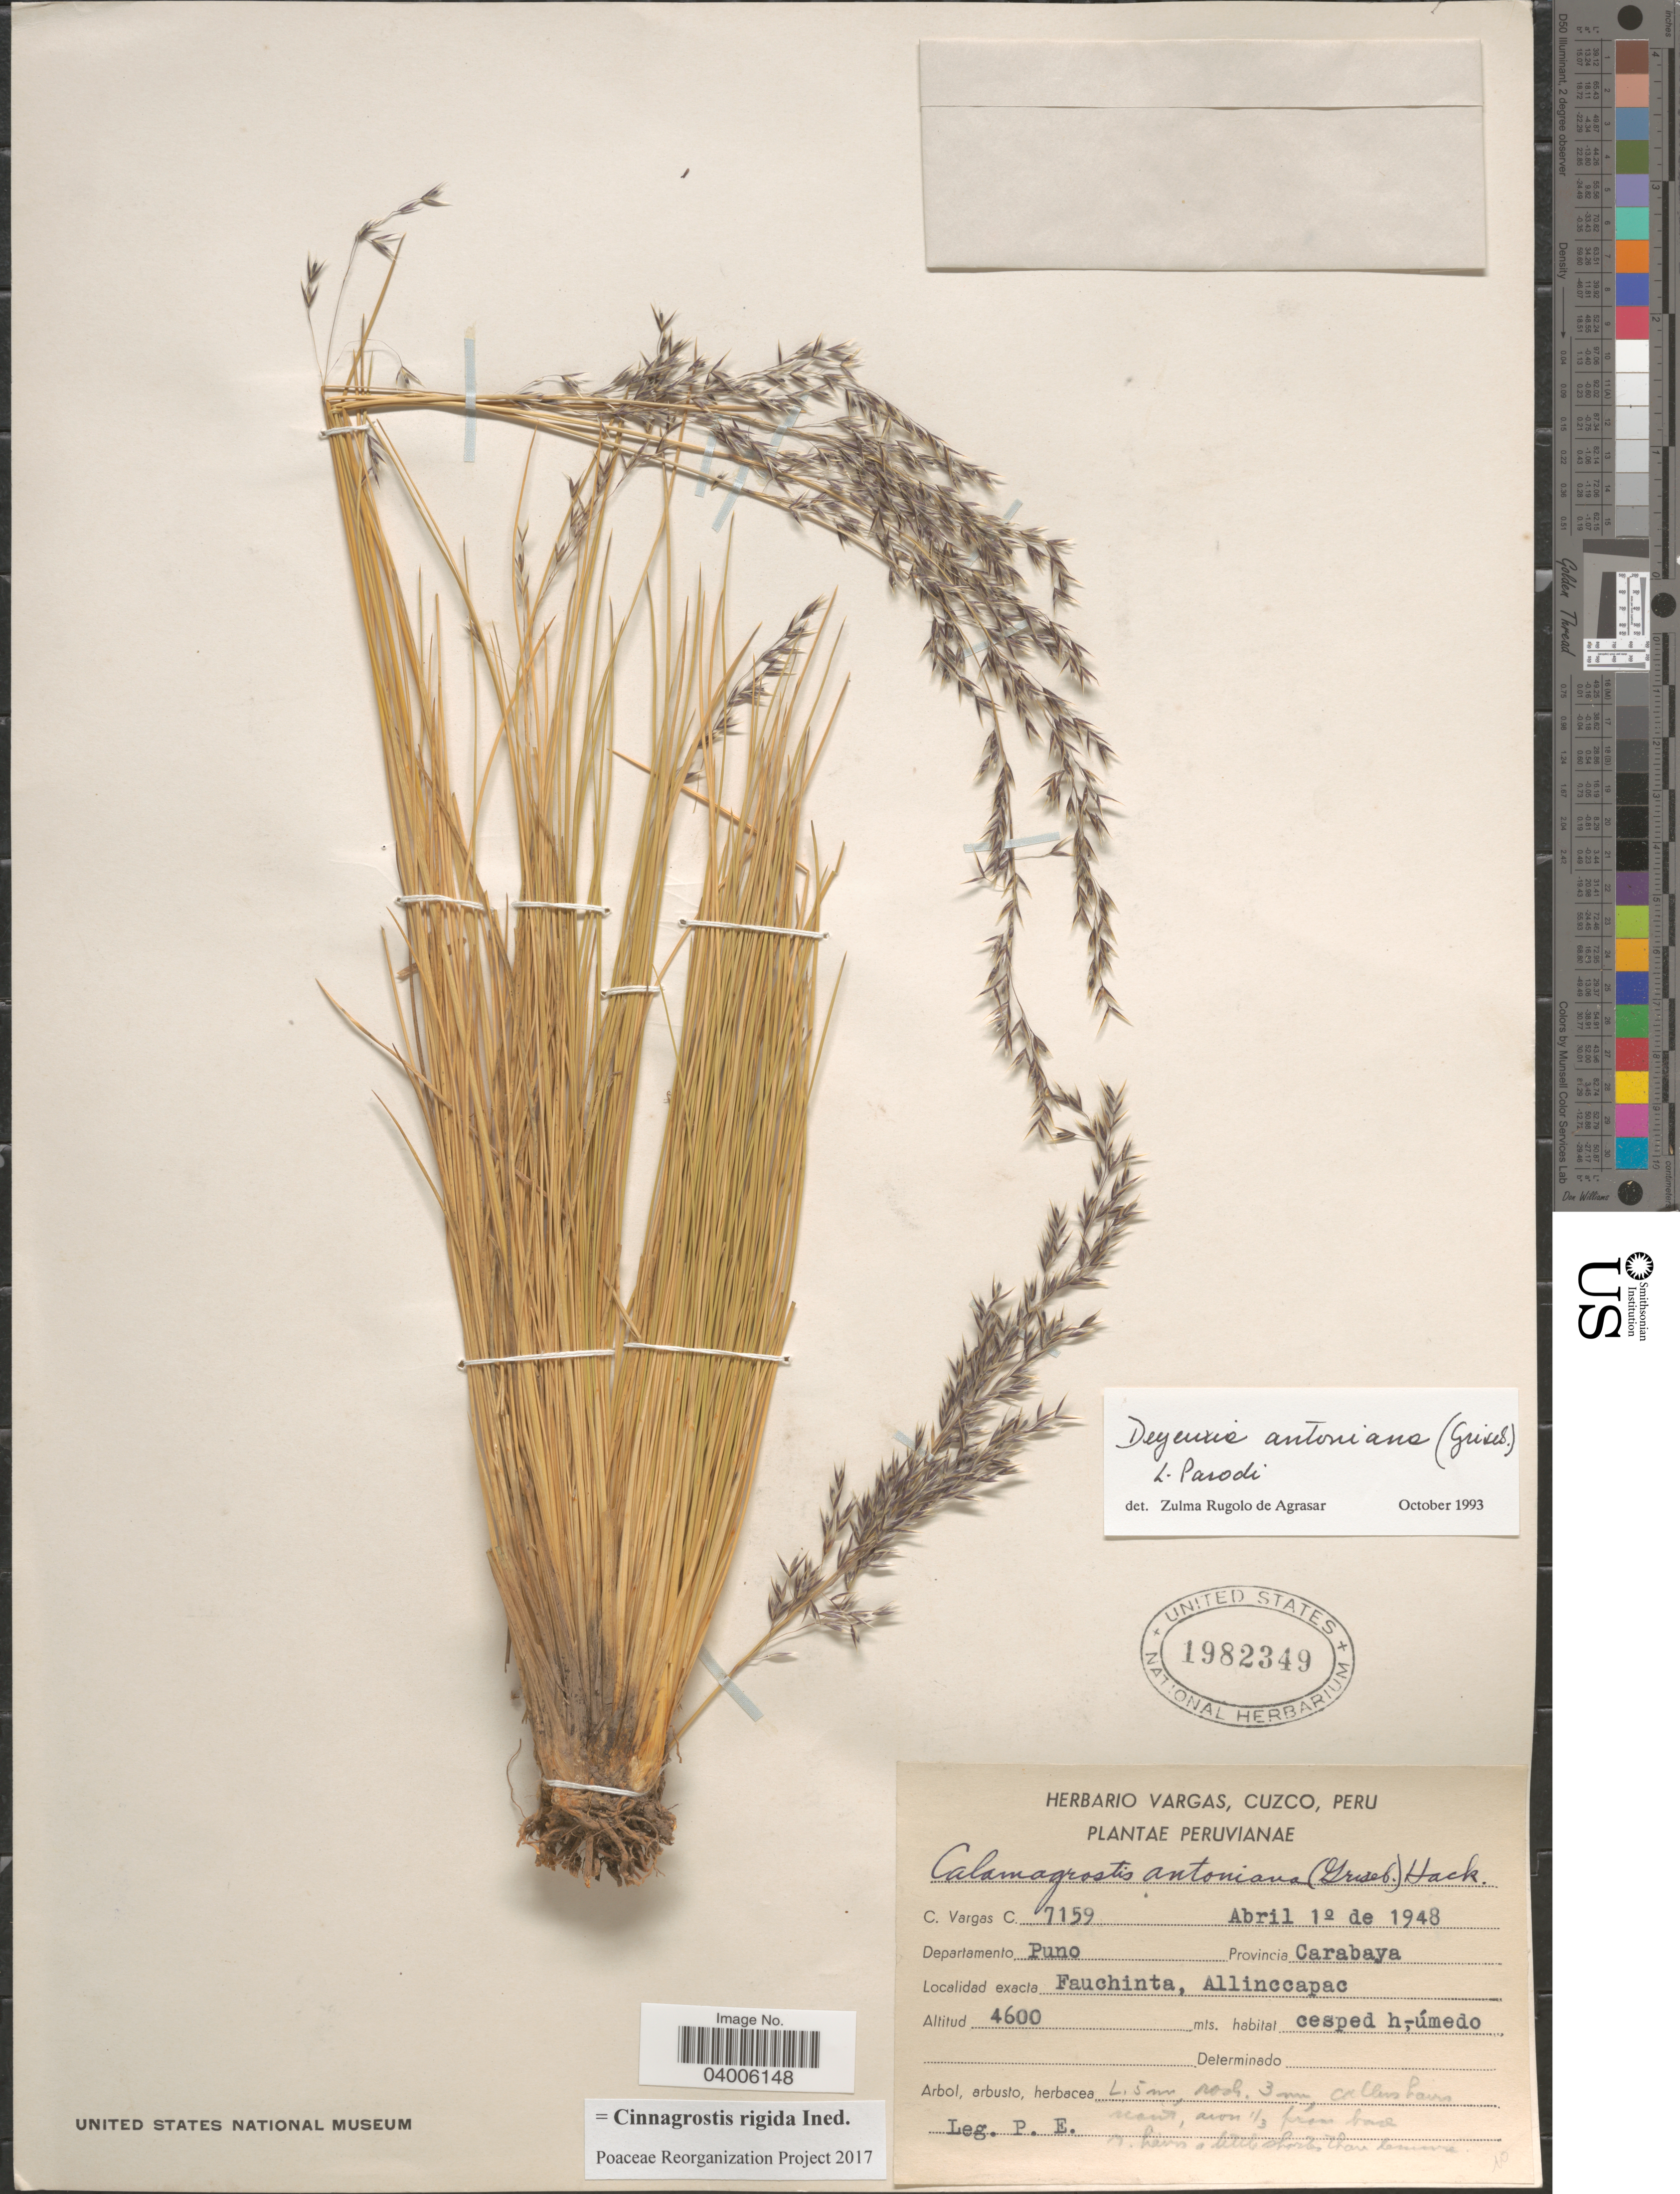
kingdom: Plantae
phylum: Tracheophyta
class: Liliopsida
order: Poales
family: Poaceae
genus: Cinnagrostis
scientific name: Cinnagrostis rigida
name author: (Kunth) P.M. Peterson et al.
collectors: P. E. & C. Vargas Calderón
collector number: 7159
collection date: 1948-04-01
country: Peru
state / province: Puno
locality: Departamento Puno. Provincia Carabaya. Fauchinta, Allinccapac.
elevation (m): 4600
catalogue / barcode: US 1982349